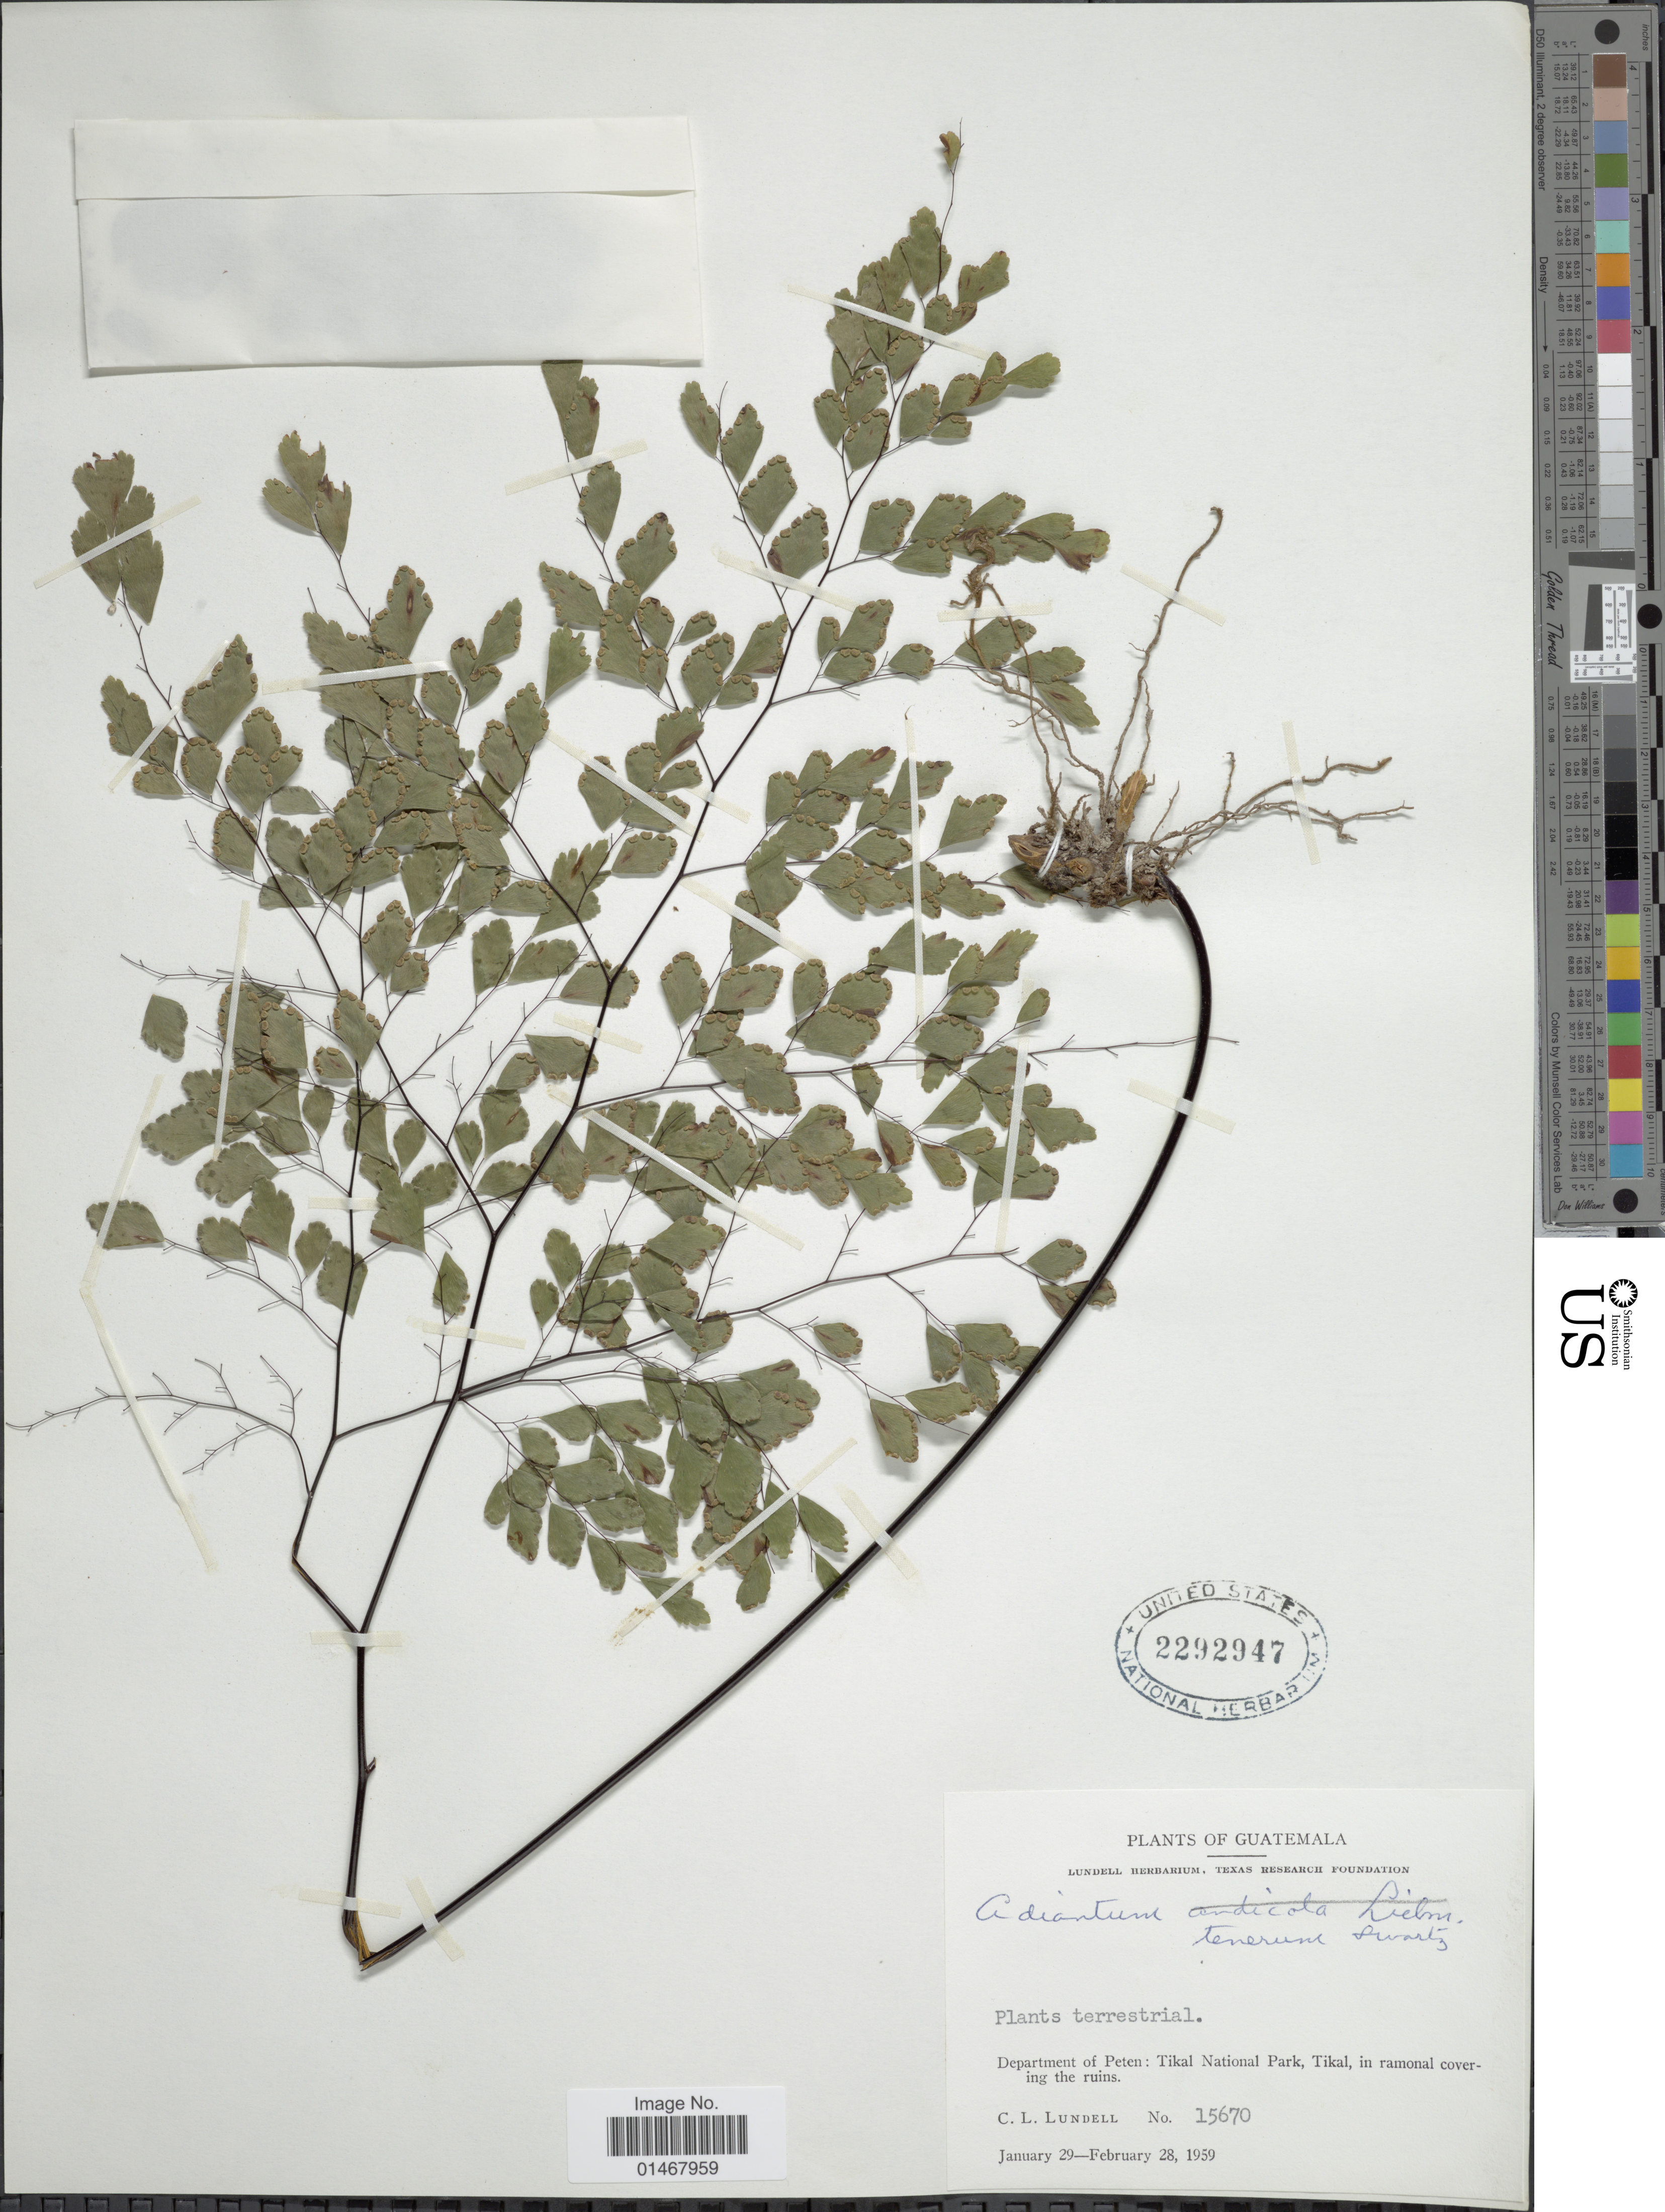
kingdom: Plantae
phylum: Tracheophyta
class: Polypodiopsida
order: Polypodiales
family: Pteridaceae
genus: Adiantum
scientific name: Adiantum tenerum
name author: Sw.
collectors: C. L. Lundell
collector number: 15670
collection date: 1959-01-29/1959-02-28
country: Guatemala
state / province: El Petén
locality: Department of Peten: Tikal National Park, Tikal, in ramonal covering the ruins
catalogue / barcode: US 2292947